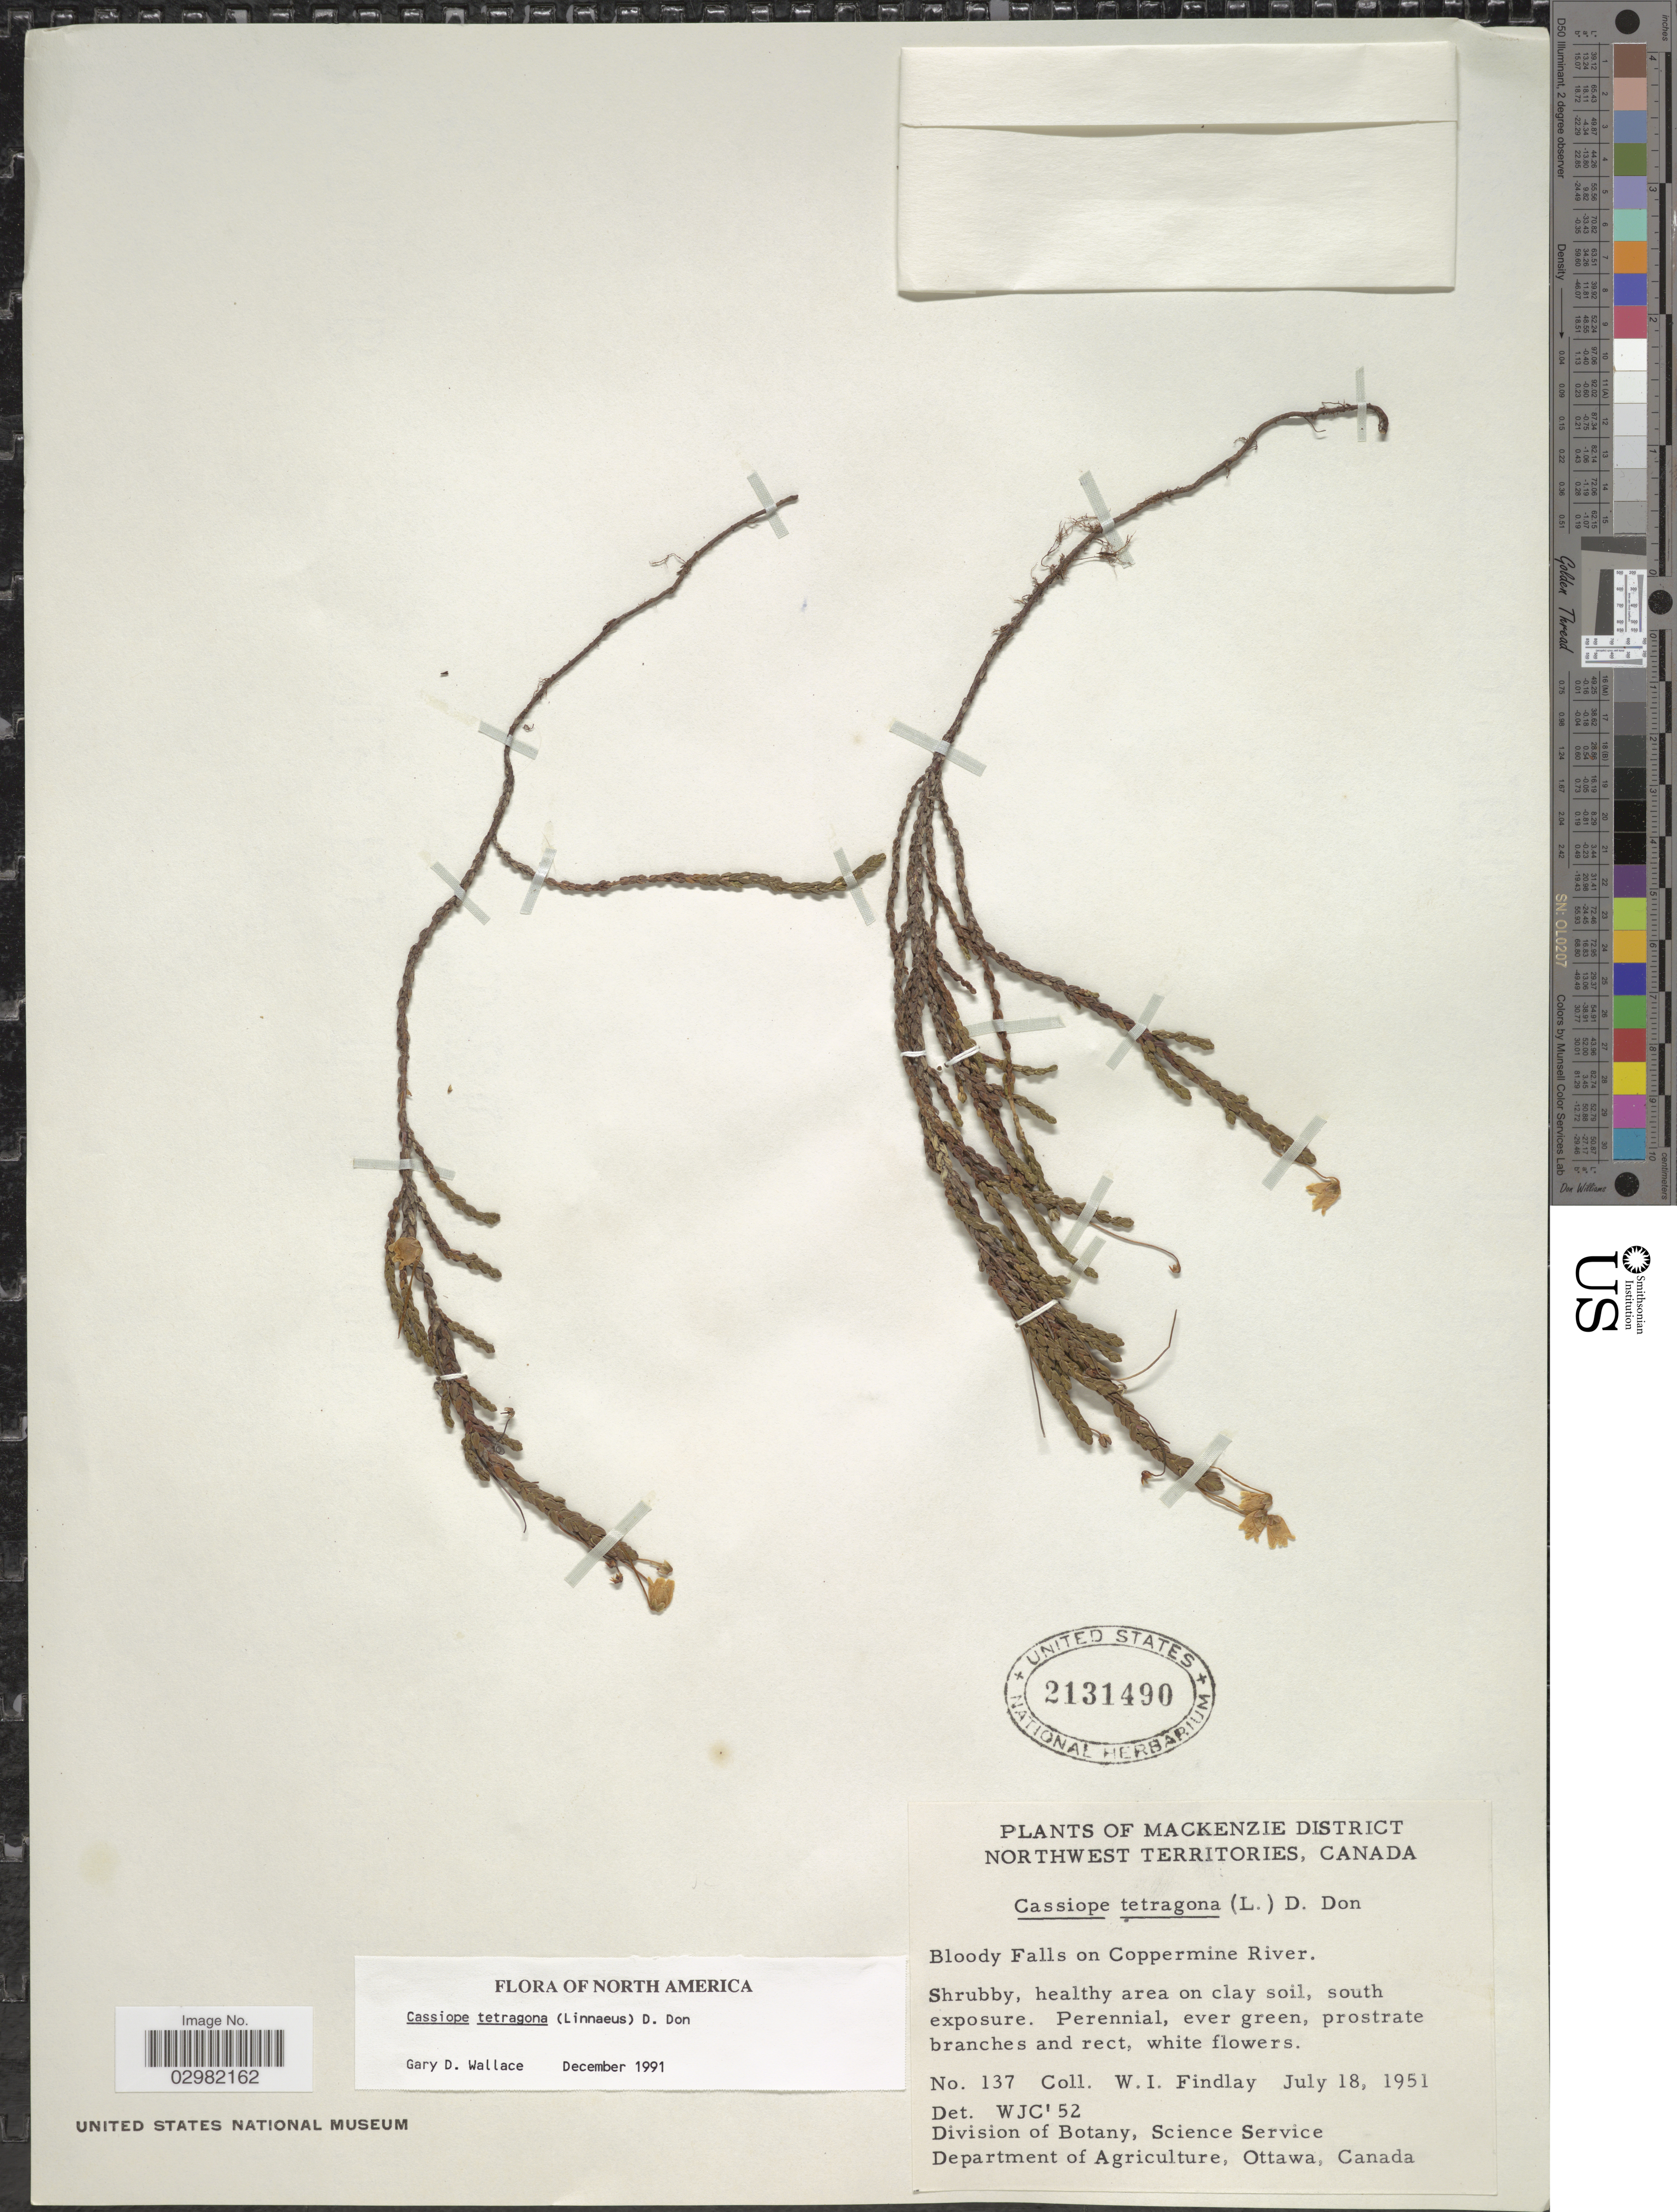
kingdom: Plantae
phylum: Tracheophyta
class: Magnoliopsida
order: Ericales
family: Ericaceae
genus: Cassiope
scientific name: Cassiope tetragona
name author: (L.) D. Don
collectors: W. Findlay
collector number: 137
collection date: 1951-07-18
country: Canada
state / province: Northwest Territories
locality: Mackenzie District. Bloody Falls on Coppermine River.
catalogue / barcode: US 2131490